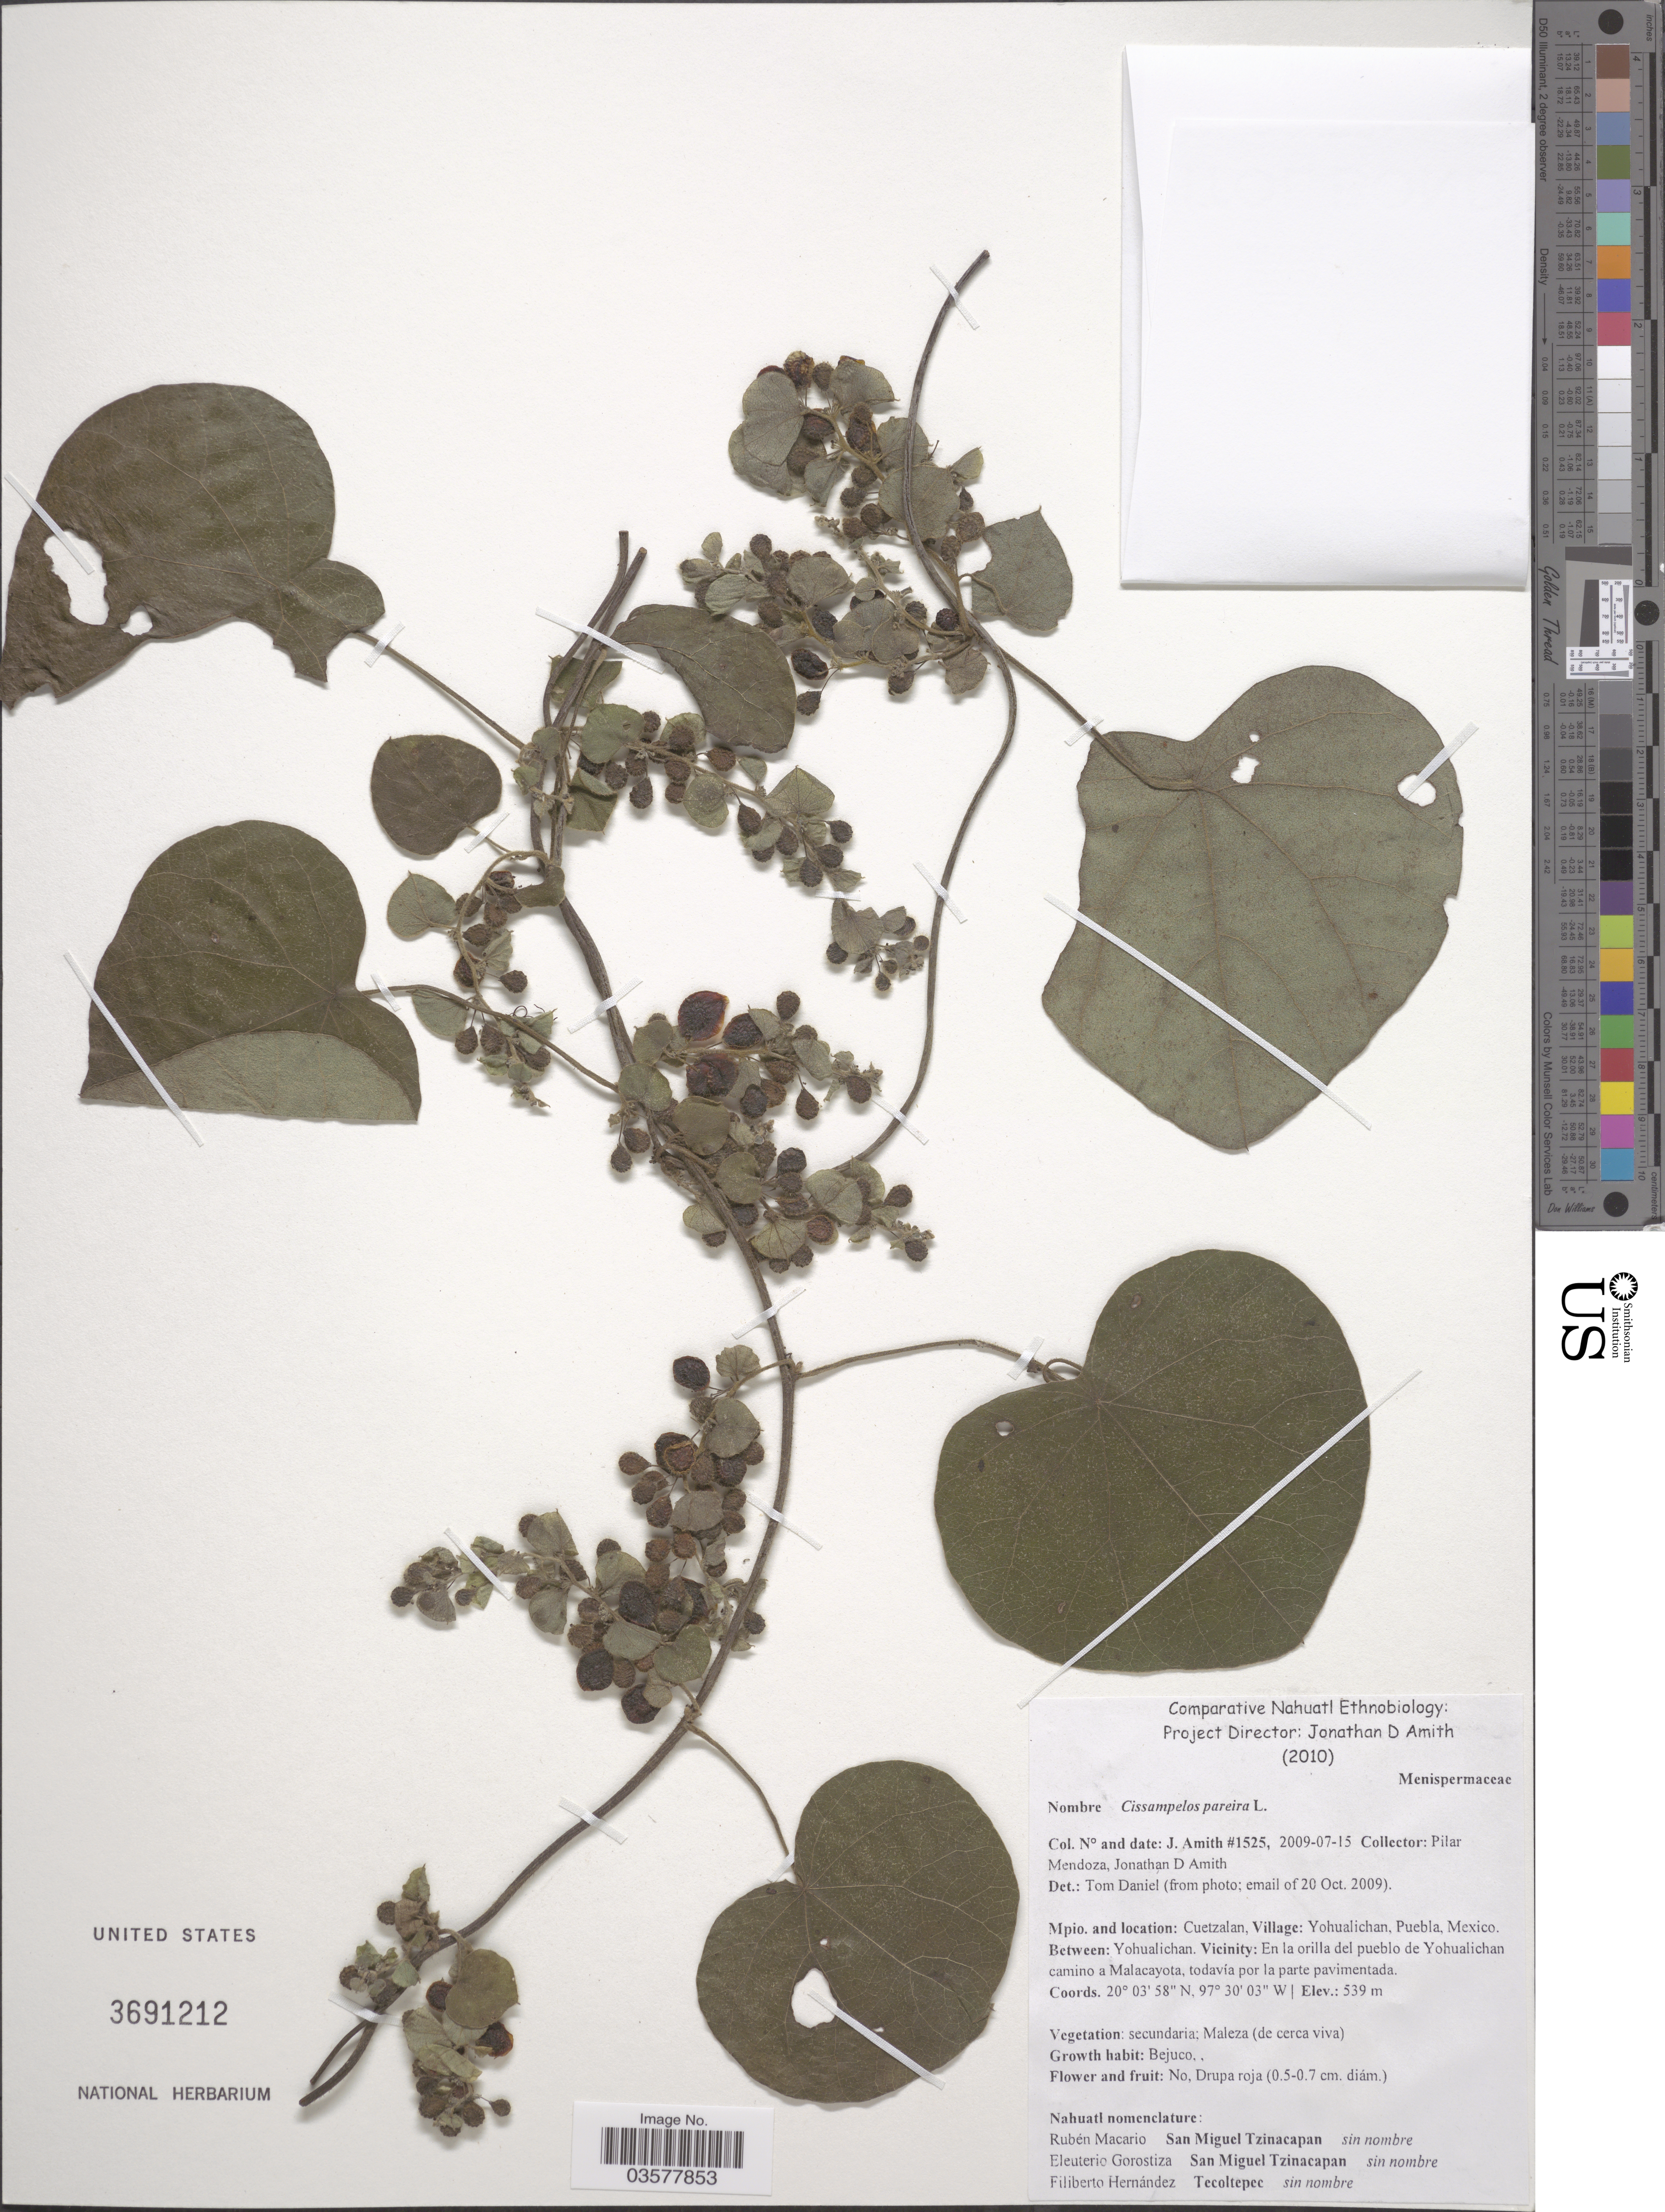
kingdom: Plantae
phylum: Tracheophyta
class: Magnoliopsida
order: Ranunculales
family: Menispermaceae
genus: Cissampelos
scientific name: Cissampelos pareira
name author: L.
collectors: J. D. Amith & P. Mendoza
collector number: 1525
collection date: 2009-07-15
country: Mexico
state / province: Puebla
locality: Mpio. Cuetzalan, Village: Yohualichan. Between: Yohualichan. Vicinity: En la orilla del pueblo de Yohualichan camino a Malacayota.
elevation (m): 539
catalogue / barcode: US 3691212